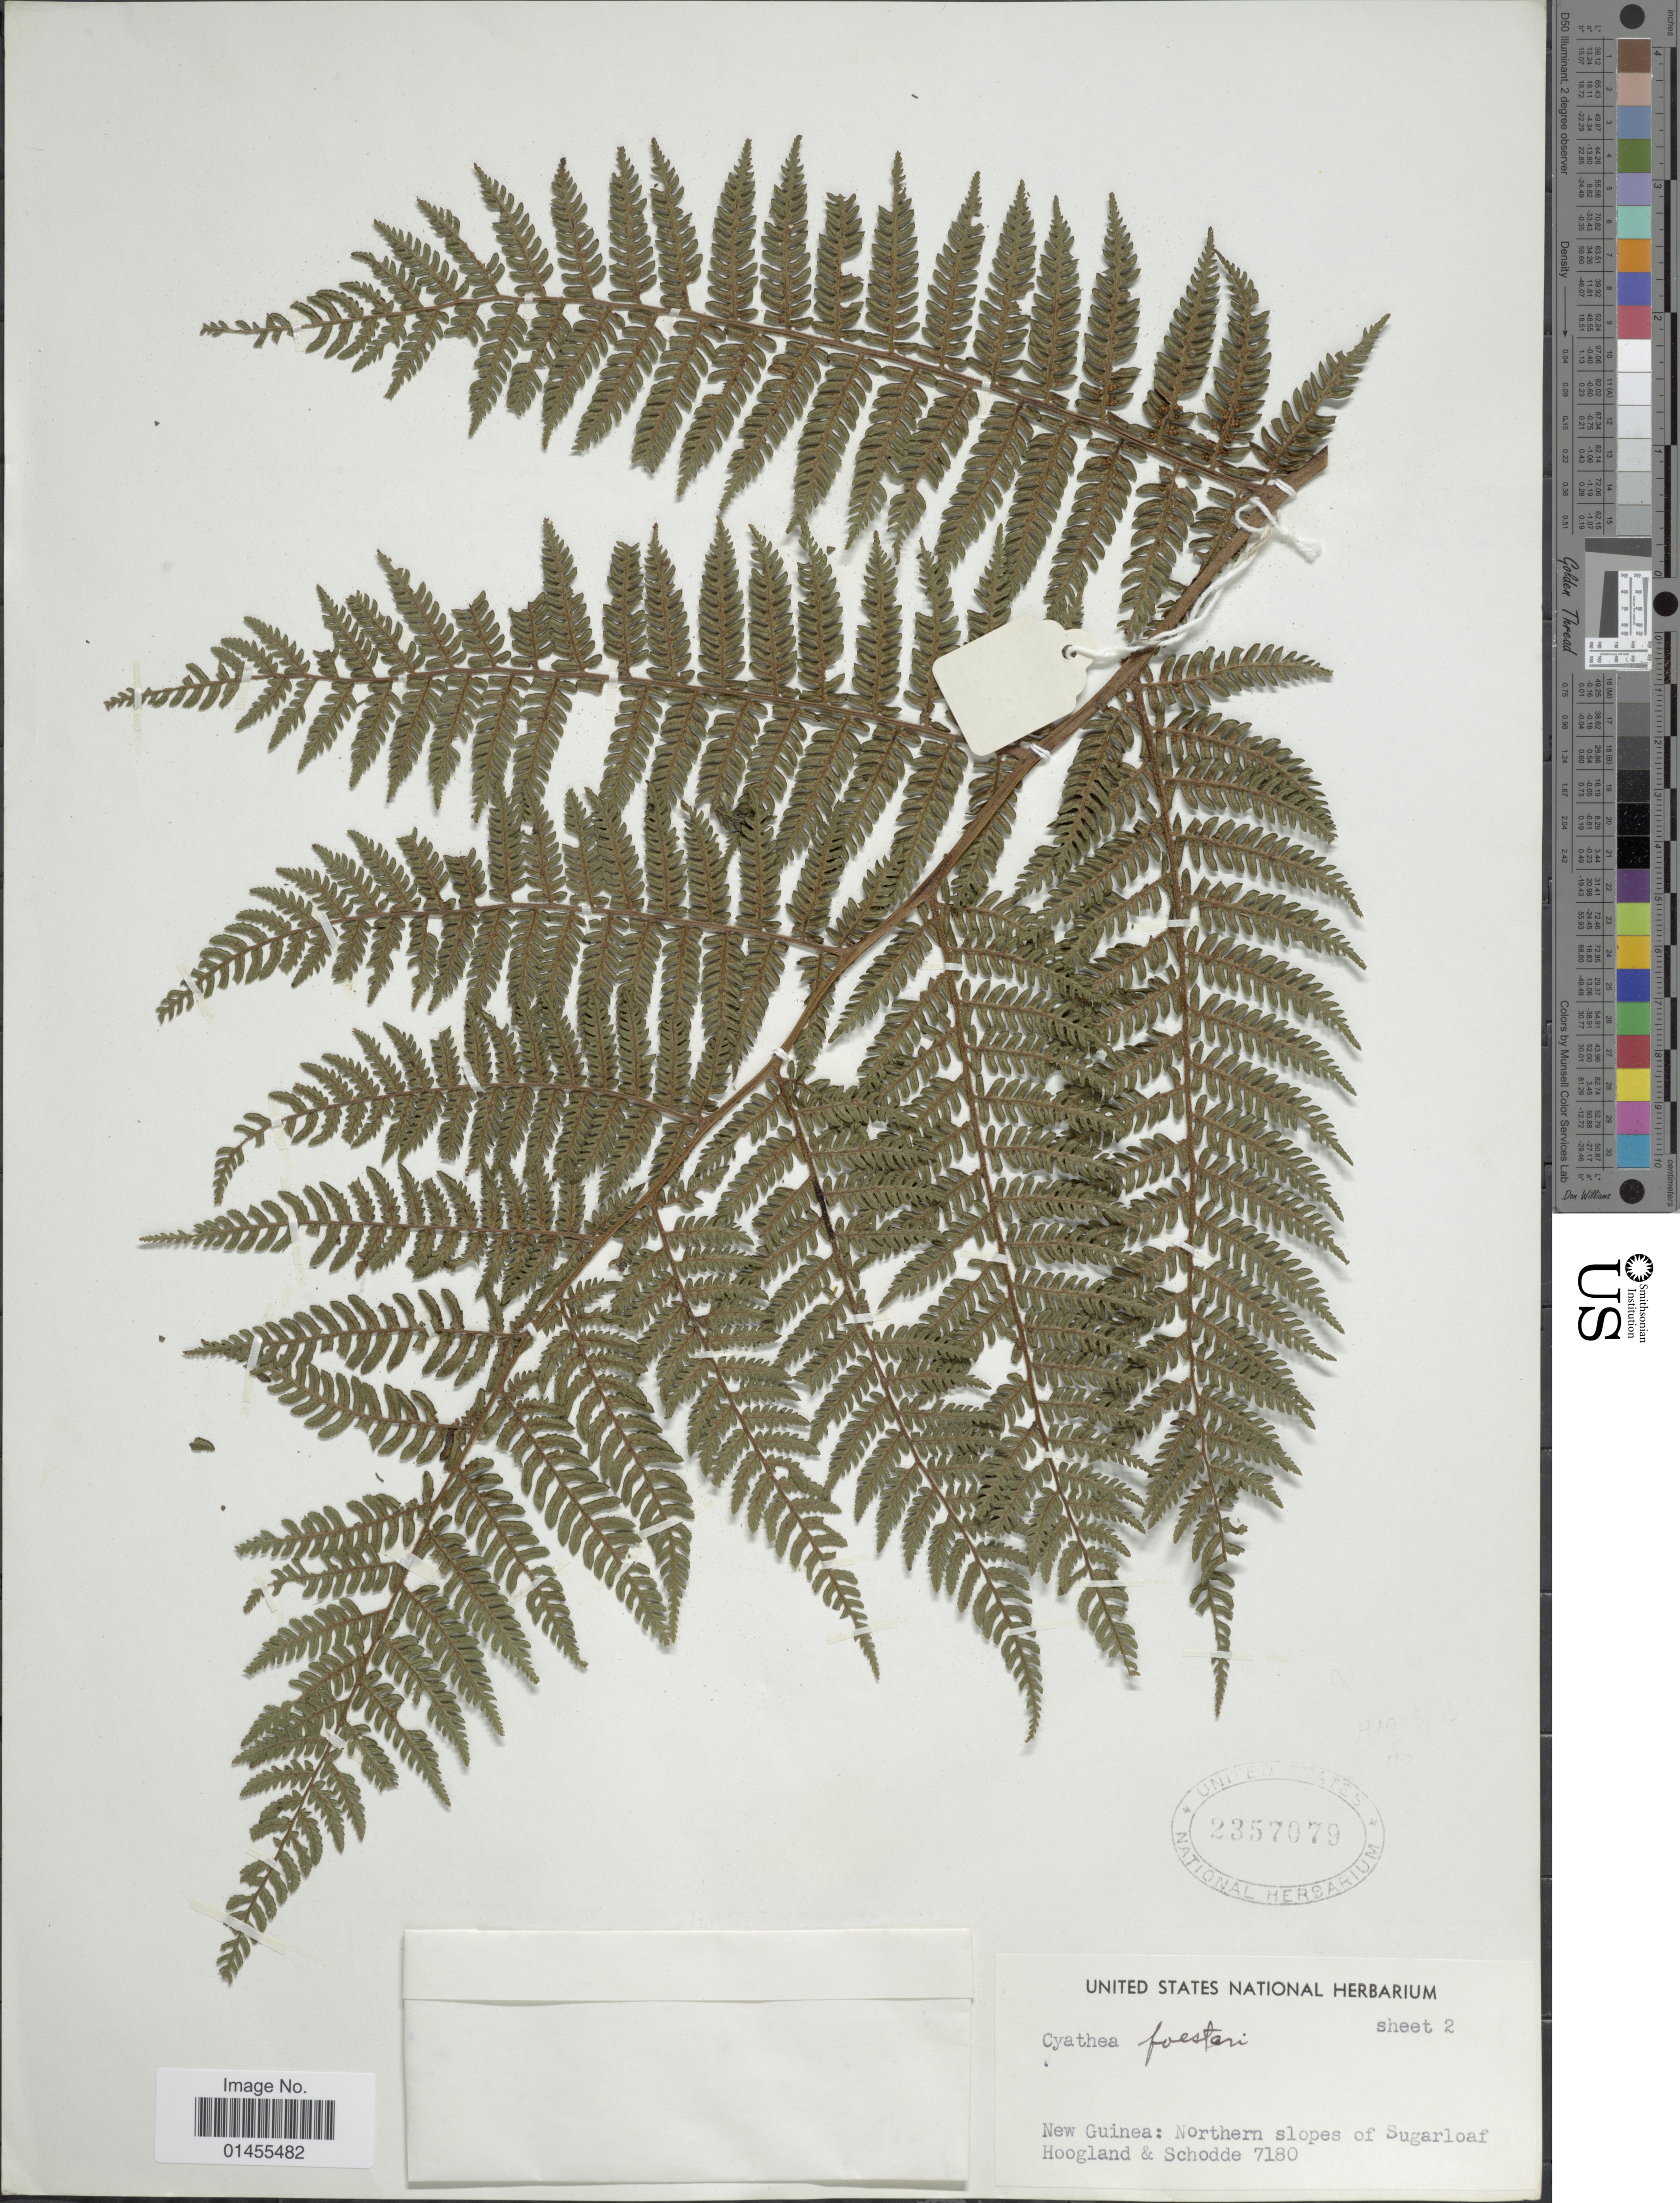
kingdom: Plantae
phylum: Tracheophyta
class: Polypodiopsida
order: Cyatheales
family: Cyatheaceae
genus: Alsophila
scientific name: Alsophila foersteri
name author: (Rosenst.) R.M. Tryon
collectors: Hoogland & Schodde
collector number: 7180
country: Papua New Guinea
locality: New Guinea: northern slopes of Sugarloaf.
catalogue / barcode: US 2357079